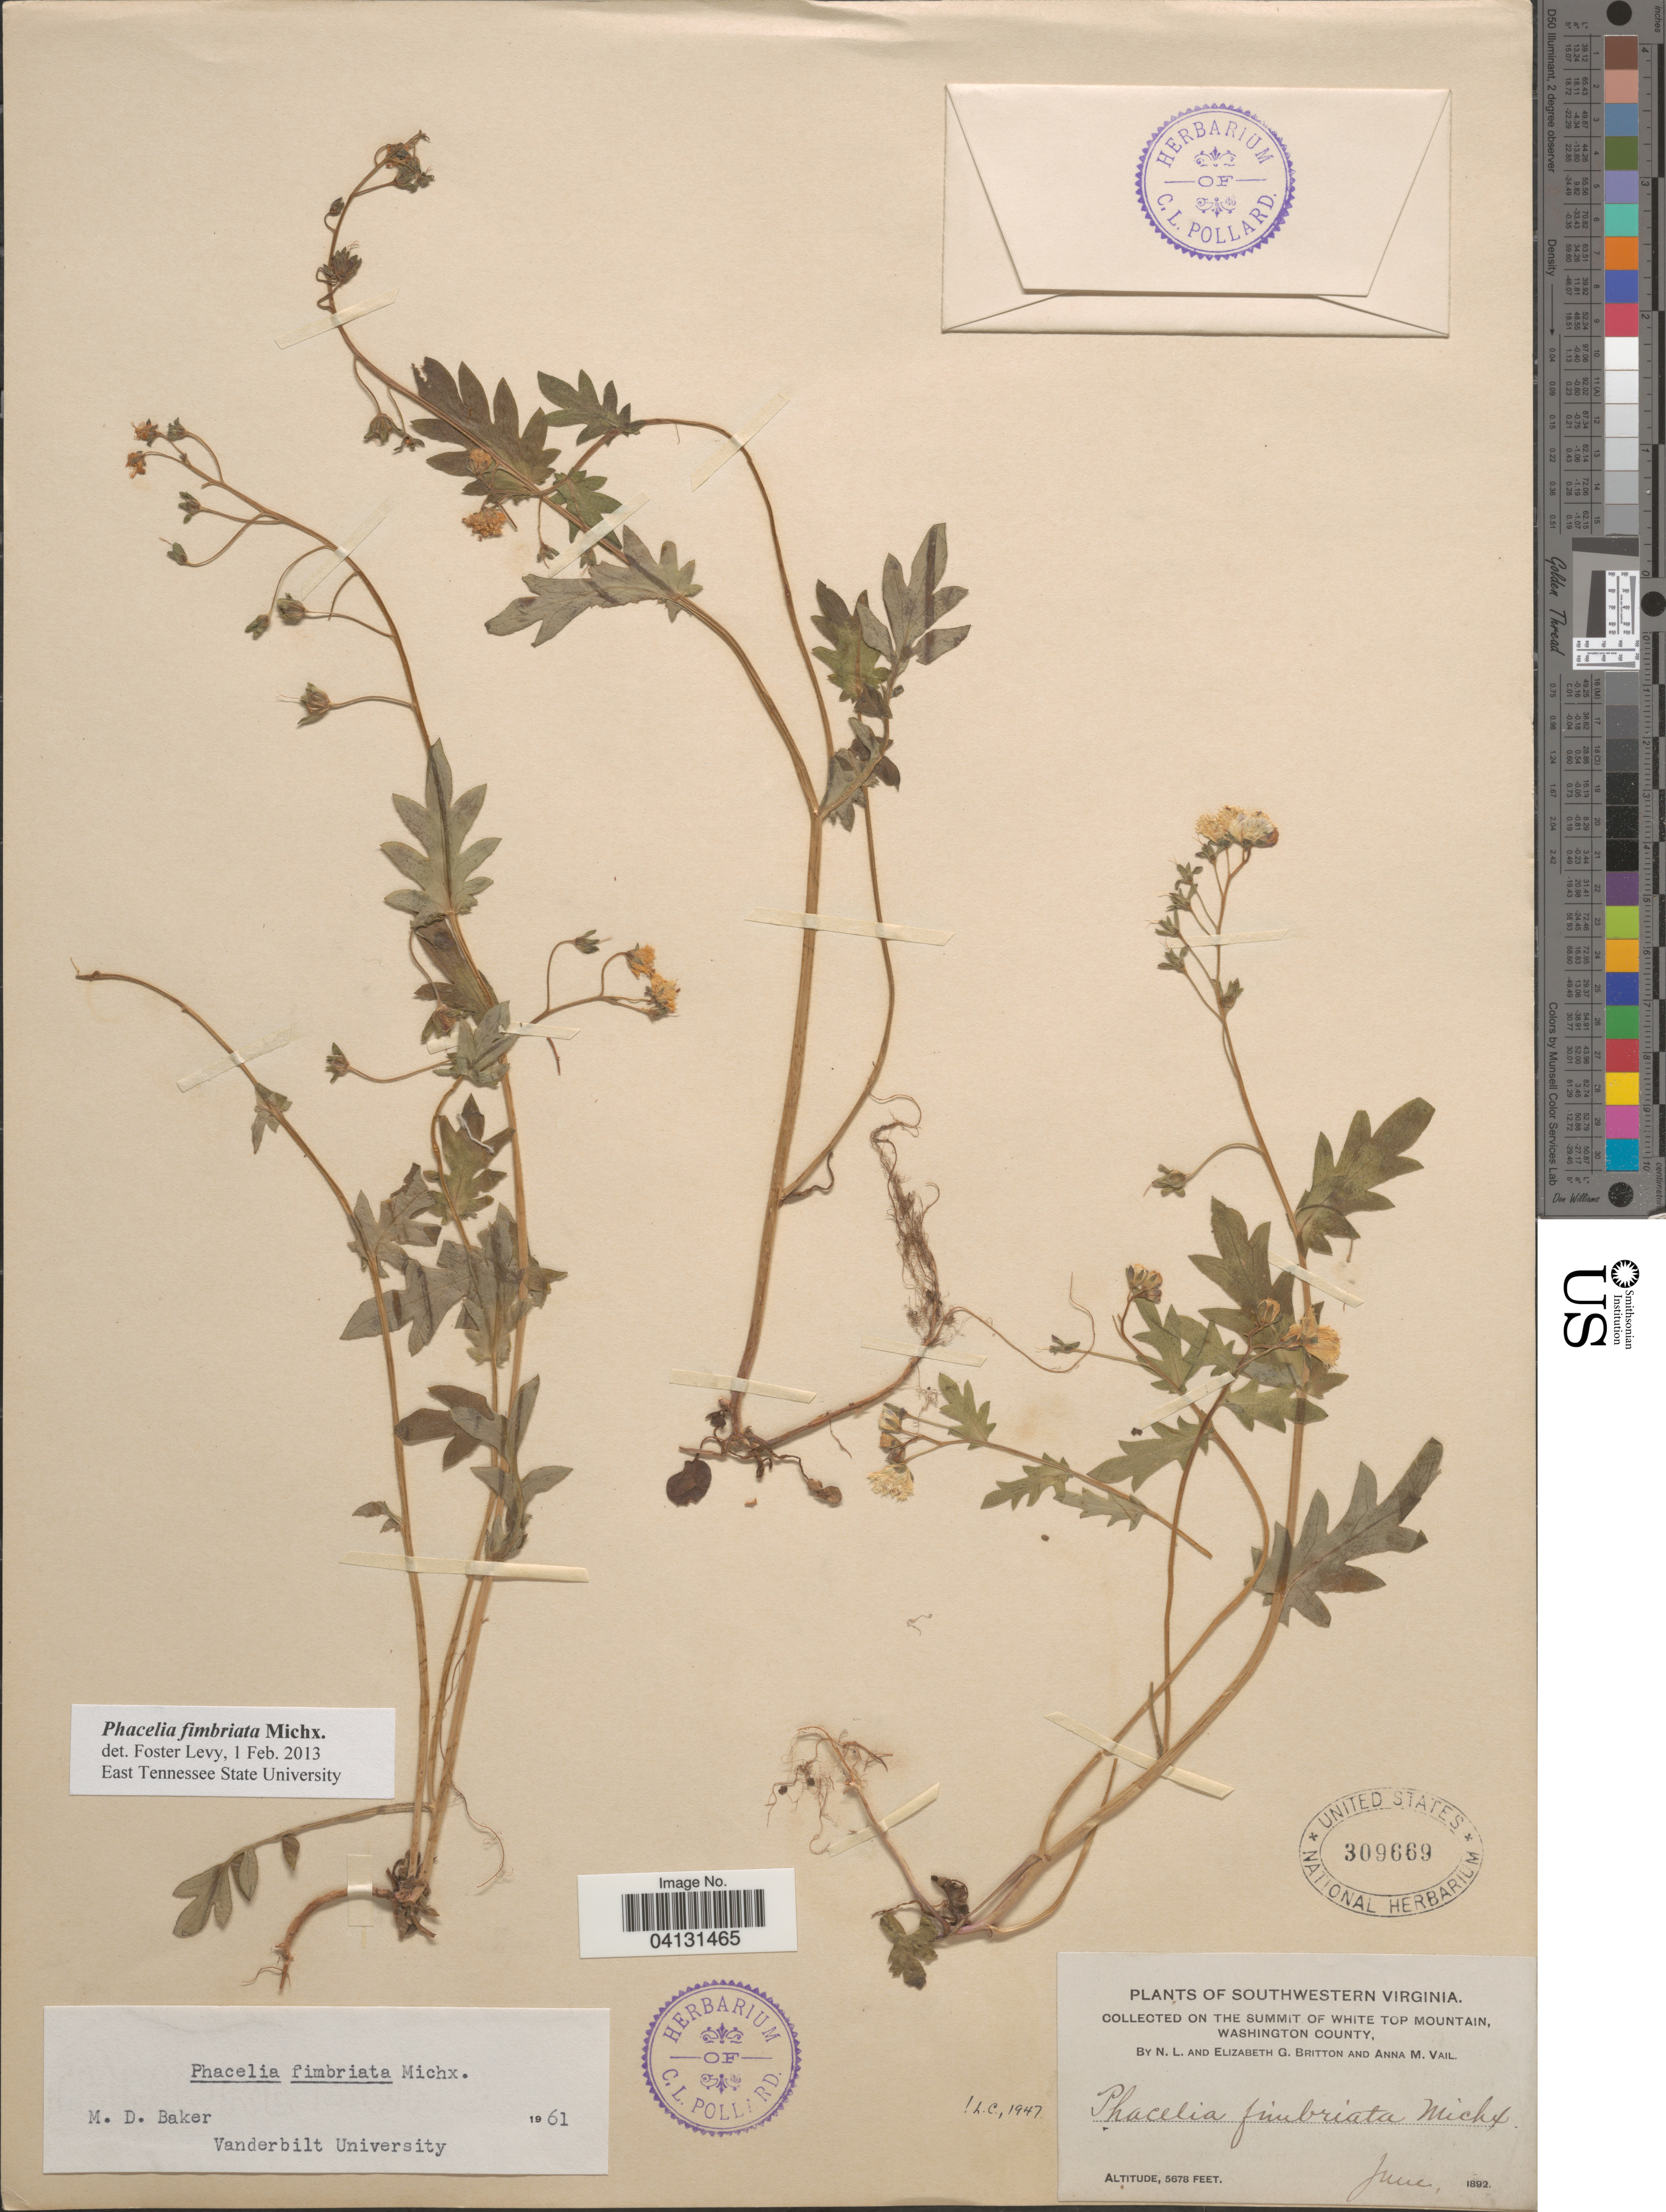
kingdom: Plantae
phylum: Tracheophyta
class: Magnoliopsida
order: Boraginales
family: Hydrophyllaceae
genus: Phacelia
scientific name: Phacelia fimbriata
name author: Michx.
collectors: Mrs. N. L. Britton, E. G. Britton & A. Vail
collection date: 1892-06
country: United States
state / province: Virginia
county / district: Washington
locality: Southwestern Virginia. On the summit of White Top Mountain, Washington County.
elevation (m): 1731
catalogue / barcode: US 309669